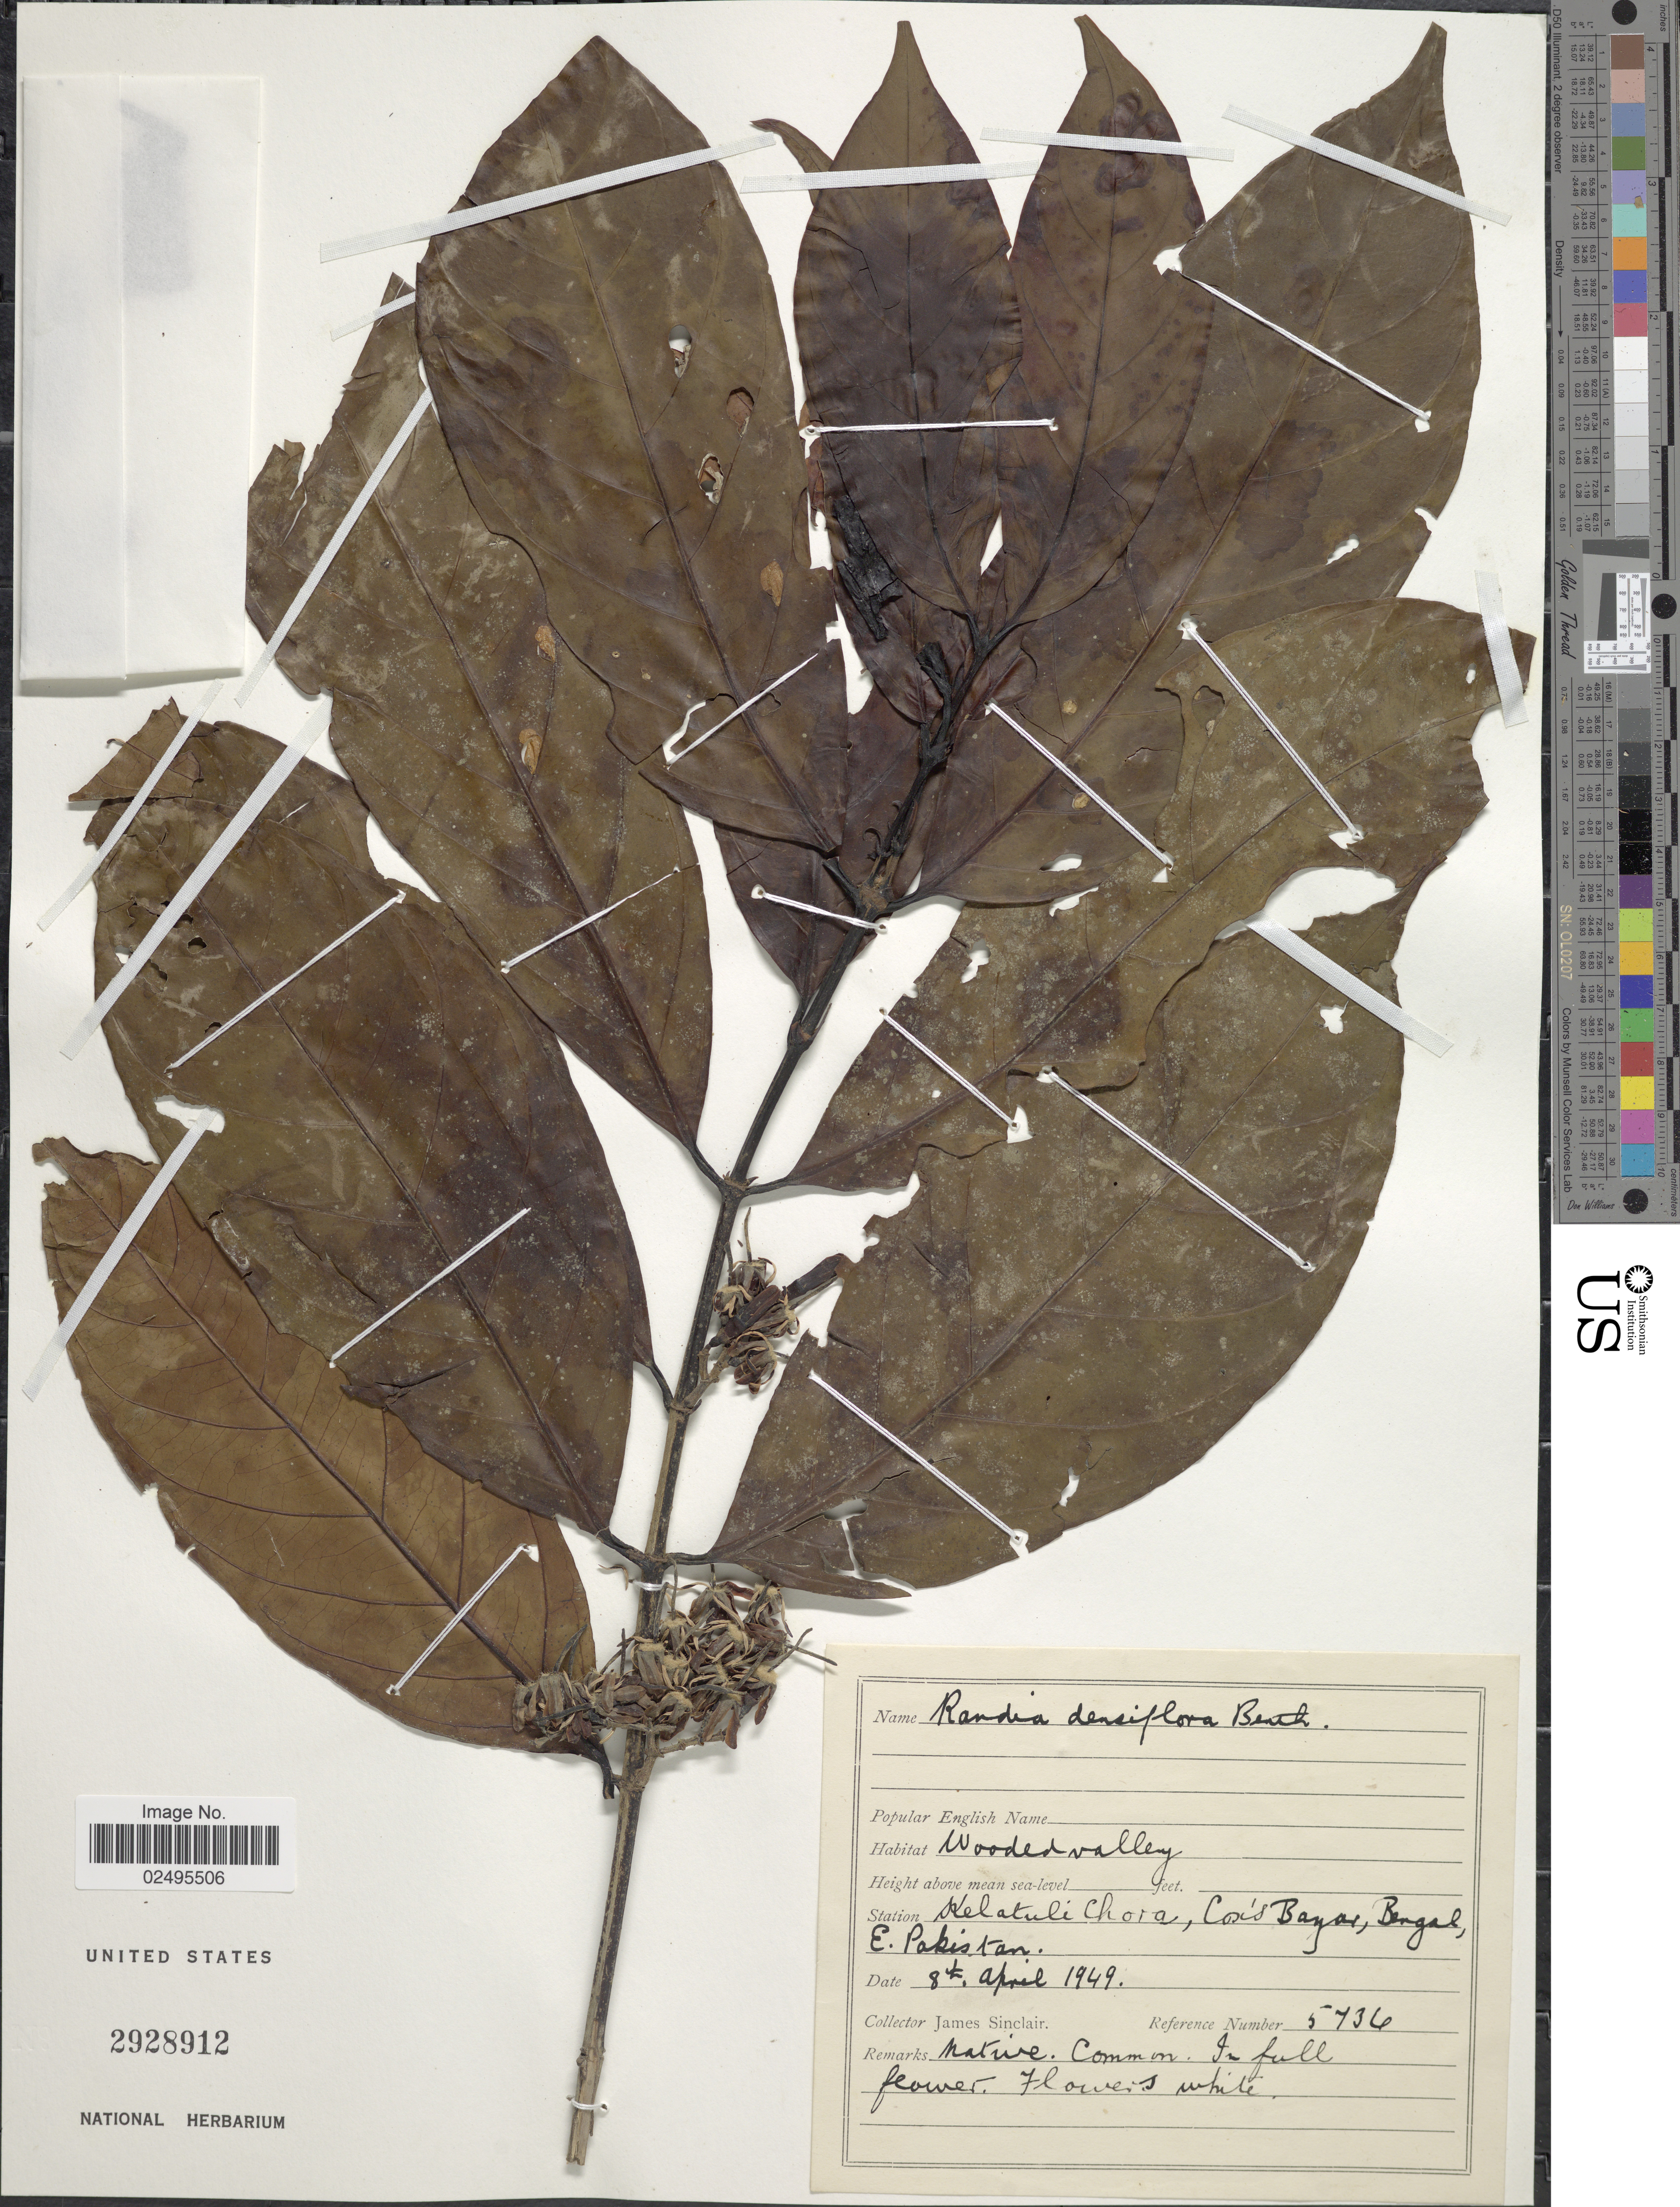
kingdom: Plantae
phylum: Tracheophyta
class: Magnoliopsida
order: Gentianales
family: Rubiaceae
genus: Aidia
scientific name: Aidia densiflora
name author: (Wall.) Masam.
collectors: J. Sinclair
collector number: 5736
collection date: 1949-04-08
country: Bangladesh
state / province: Chittagong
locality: Ketatuli Chora, Cox's Bazar, Bengal, E. Pakistan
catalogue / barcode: US 2928912